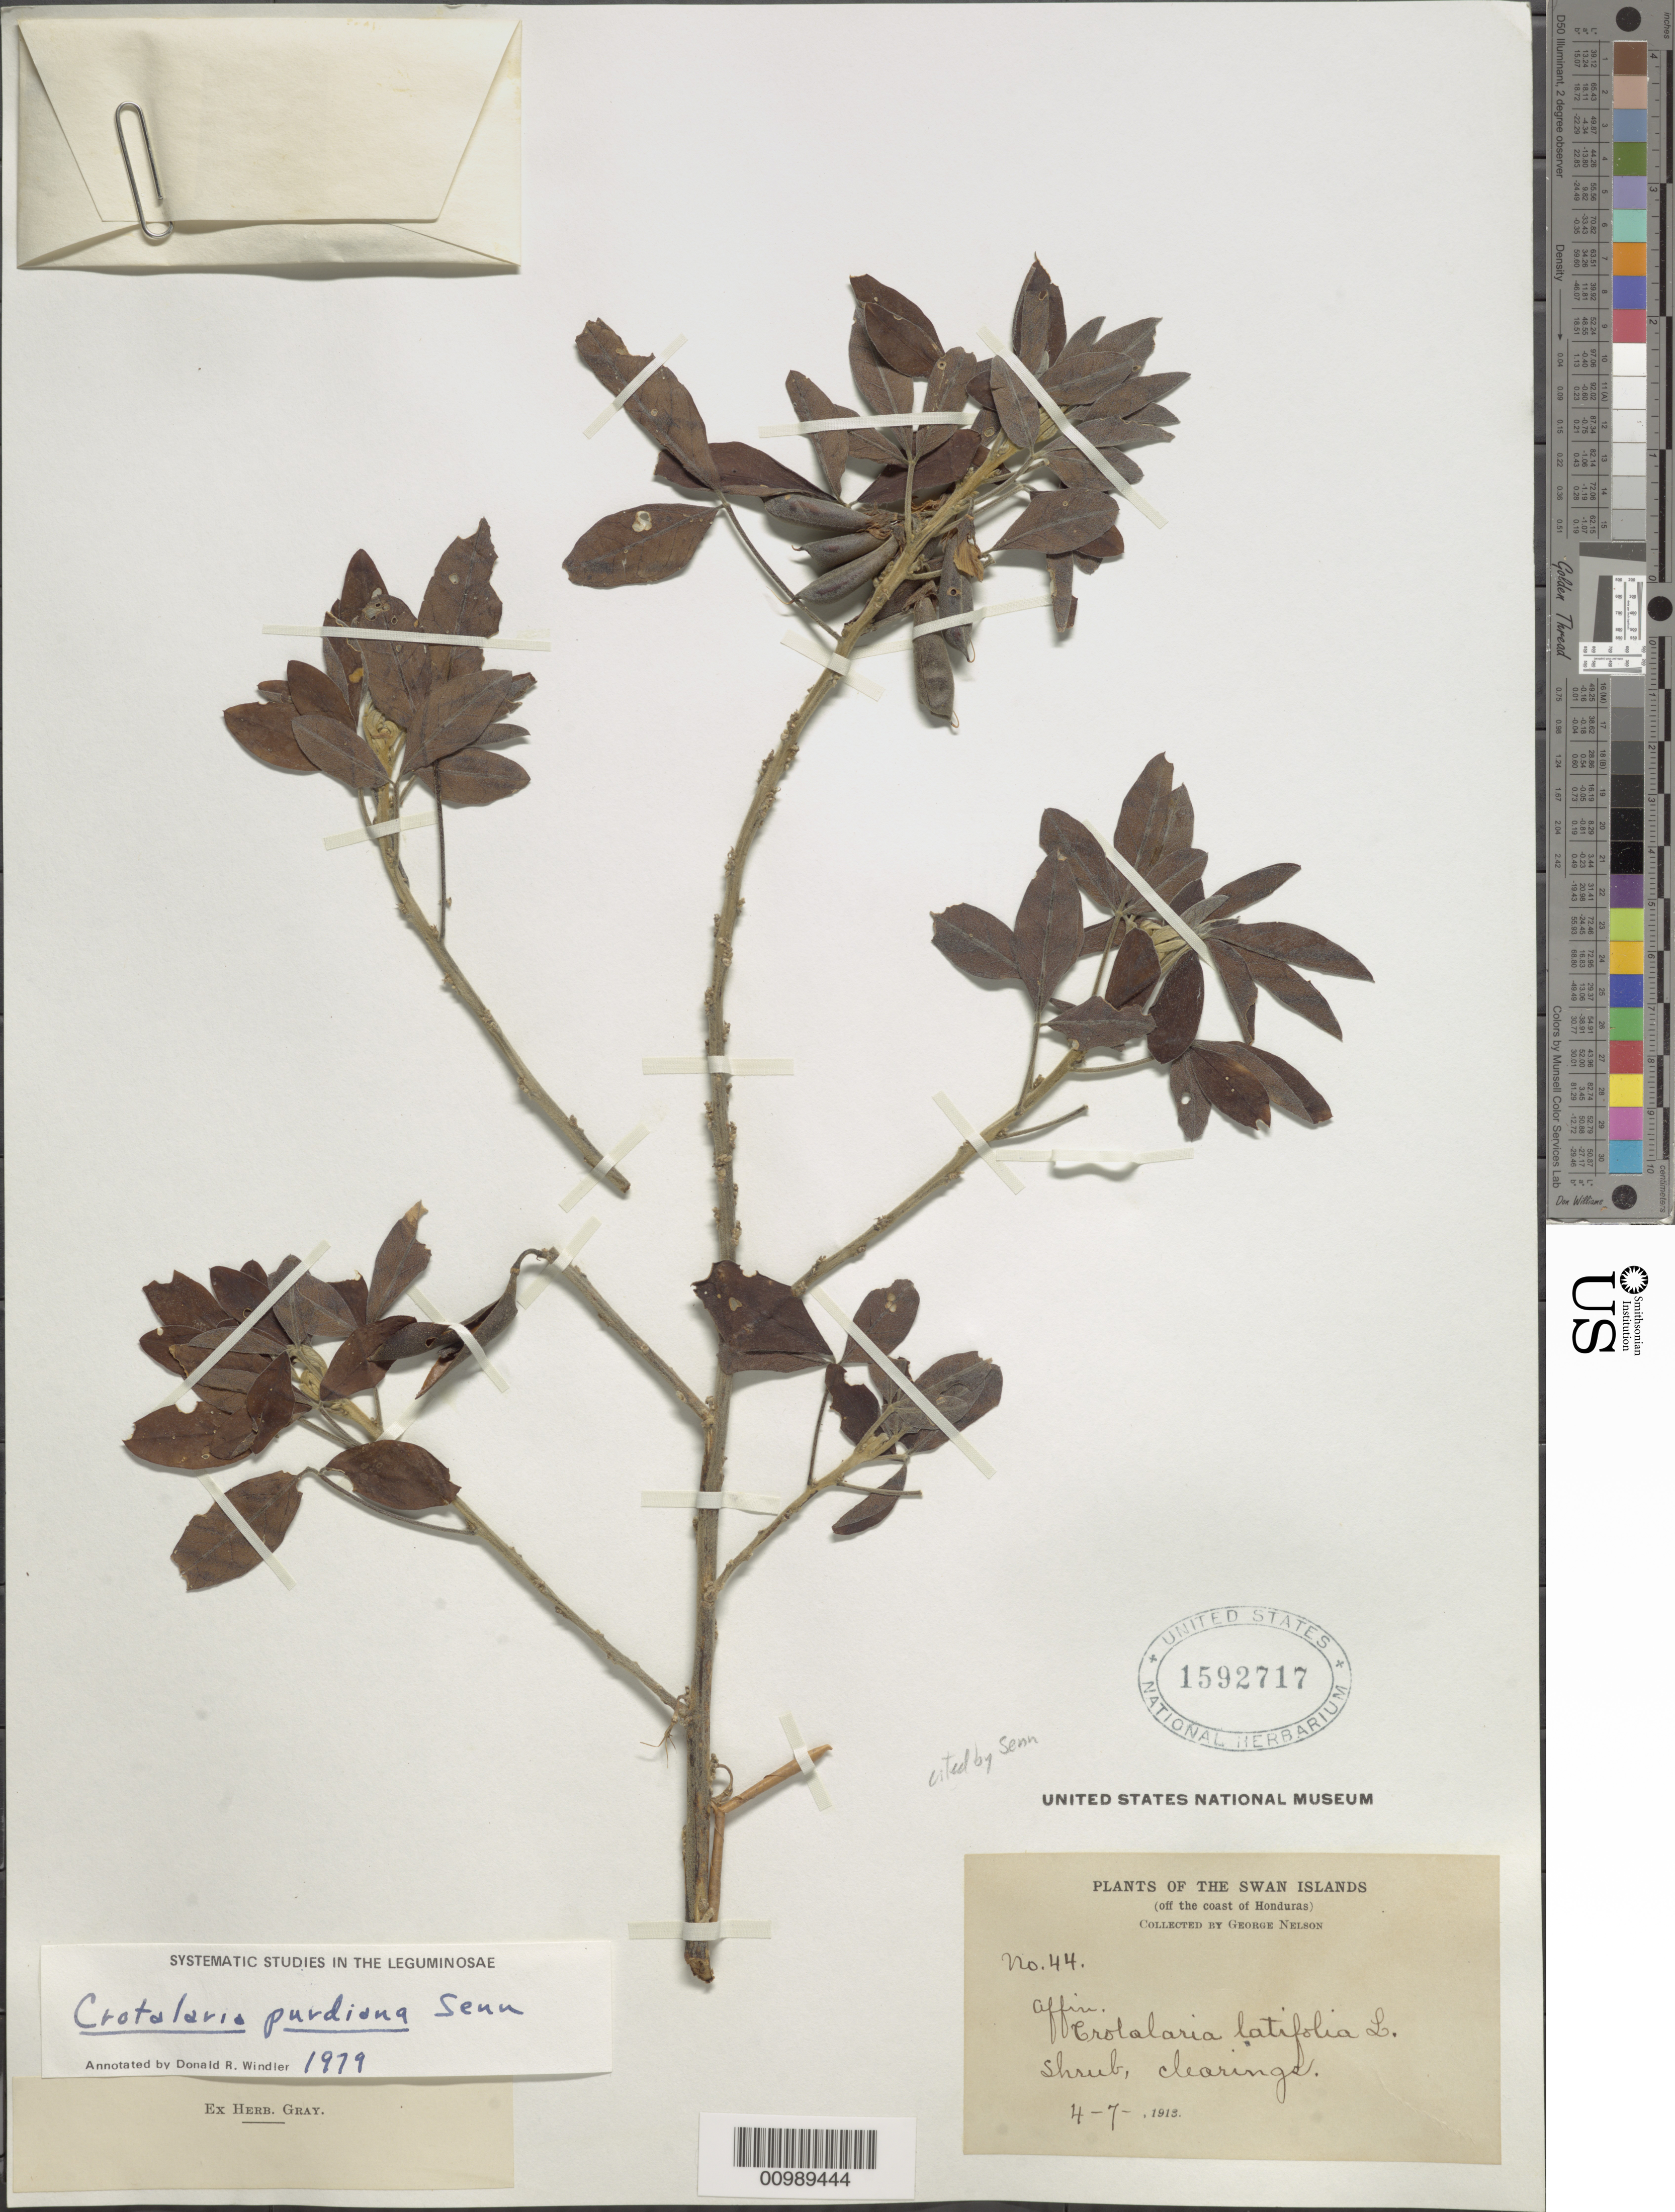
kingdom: Plantae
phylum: Tracheophyta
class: Magnoliopsida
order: Fabales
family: Fabaceae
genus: Crotalaria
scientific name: Crotalaria purdiana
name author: H. Senn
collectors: Nelson, --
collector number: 44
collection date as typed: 04 Jul 1913 or 07 Apr 1913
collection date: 1913-04-07 or 1913-07-04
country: Cuba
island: Cuba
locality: Swan Islands (off the coast of Honduras)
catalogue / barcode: US 1592717